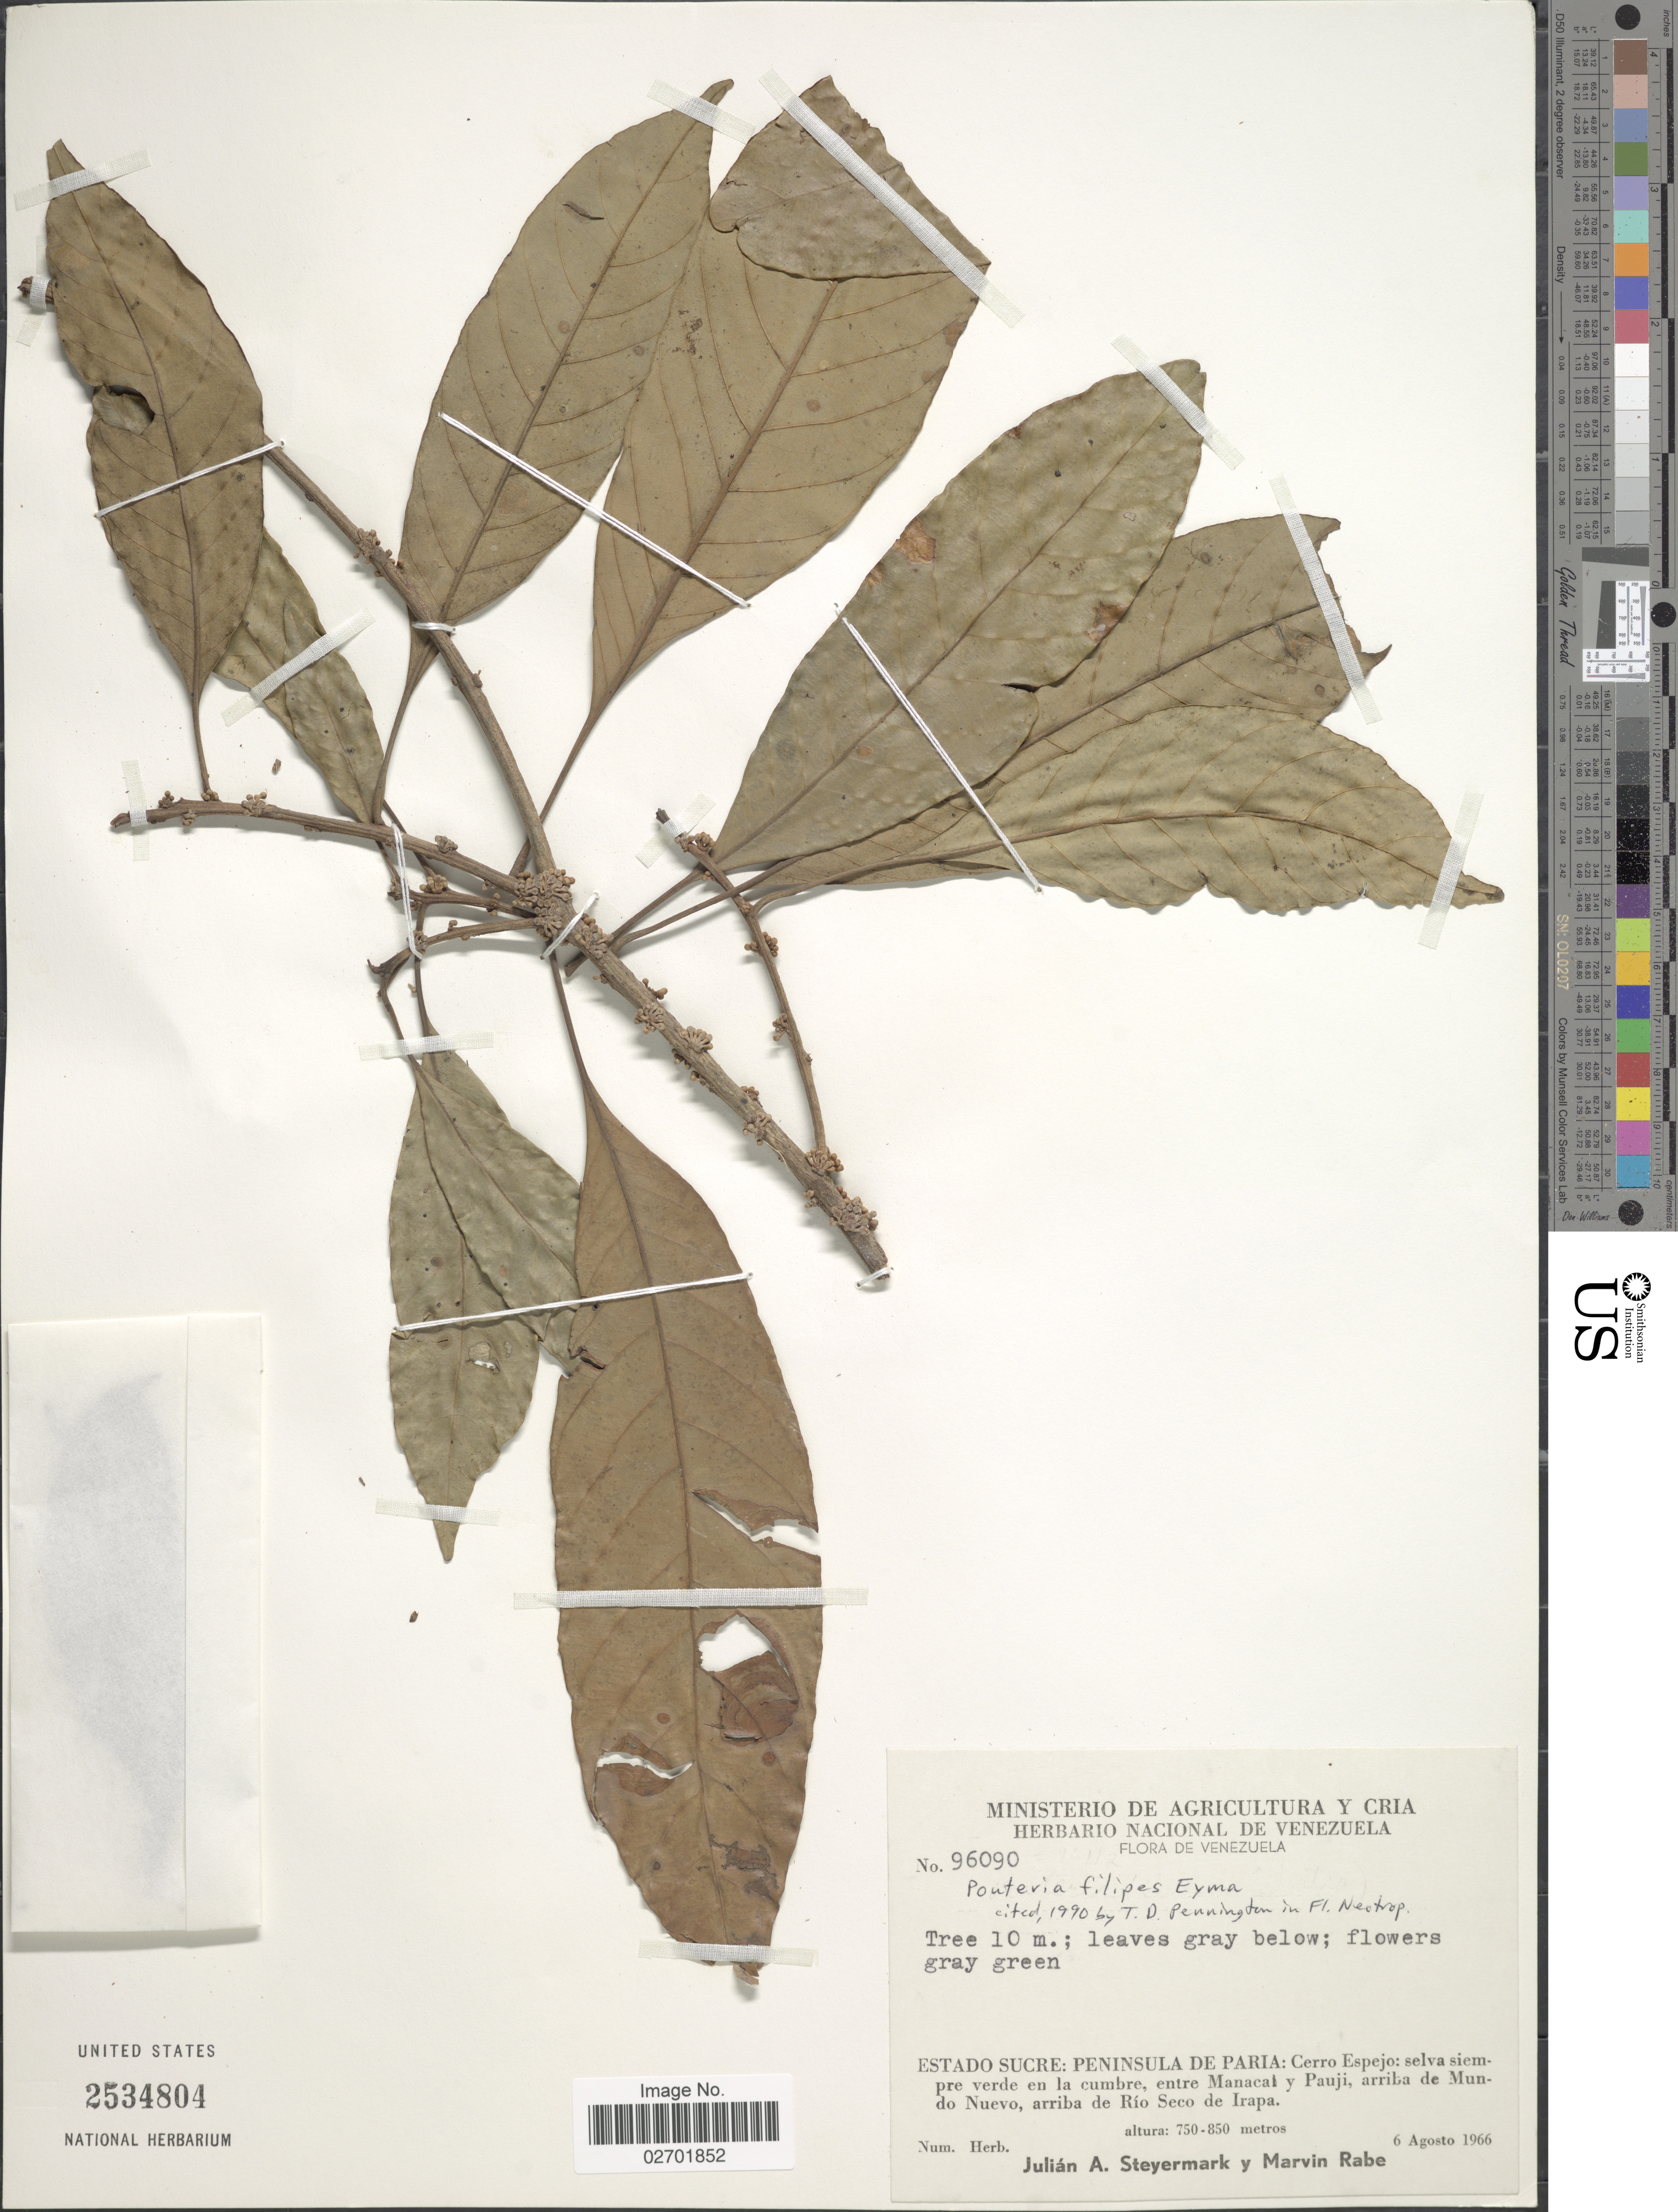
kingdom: Plantae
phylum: Tracheophyta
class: Magnoliopsida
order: Ericales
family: Sapotaceae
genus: Pouteria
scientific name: Pouteria filipes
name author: Eyma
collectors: J. Steyermark & M. Rabe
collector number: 96090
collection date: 1966-08-06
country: Venezuela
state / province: Sucre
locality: Estado Sucre: Peninsula de Paria: Cerro Espejo: selva siempre verde en la cumbre, entre Manacal y Pauji, arriba de Mundo Nuevo, arriba de Rio Seco de Irapa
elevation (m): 750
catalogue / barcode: US 2534804